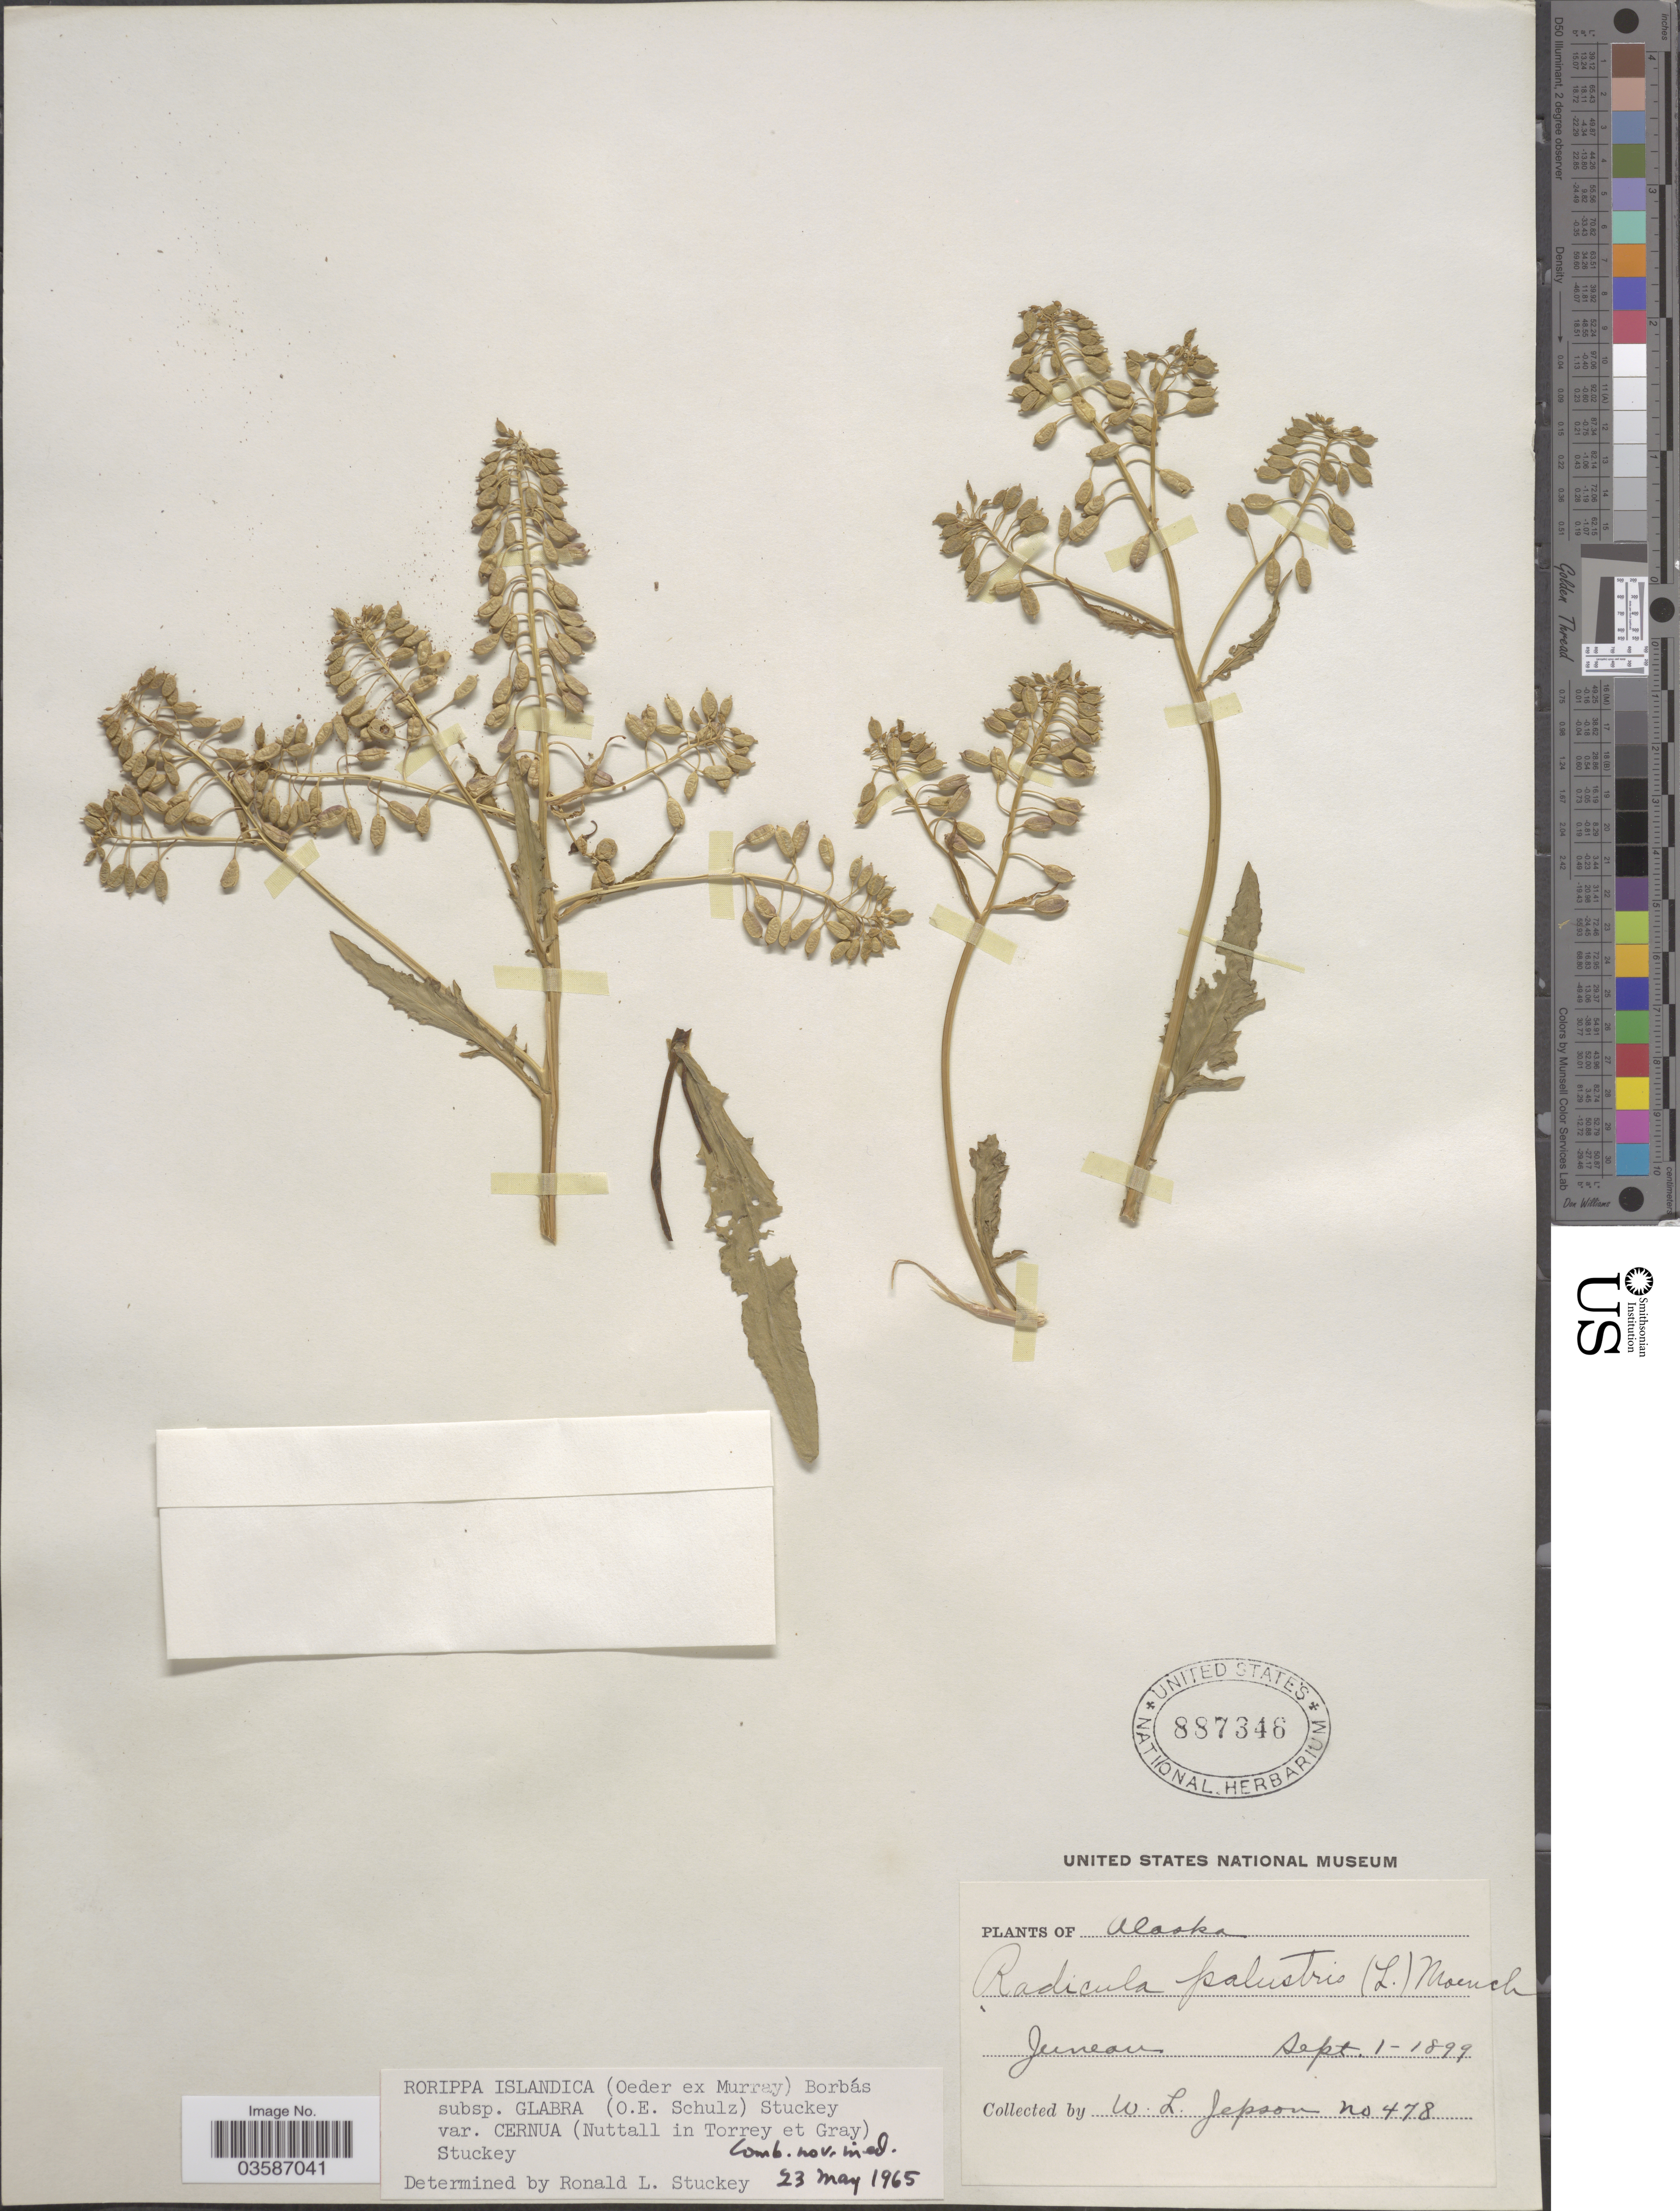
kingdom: Plantae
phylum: Tracheophyta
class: Magnoliopsida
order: Brassicales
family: Brassicaceae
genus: Rorippa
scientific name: Rorippa islandica var. cernua (Nutt.) Stuckey comb. nov. ined.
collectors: W. L. Jepson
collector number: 478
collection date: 1899-09-01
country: United States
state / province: Alaska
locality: Juneau.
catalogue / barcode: US 887346